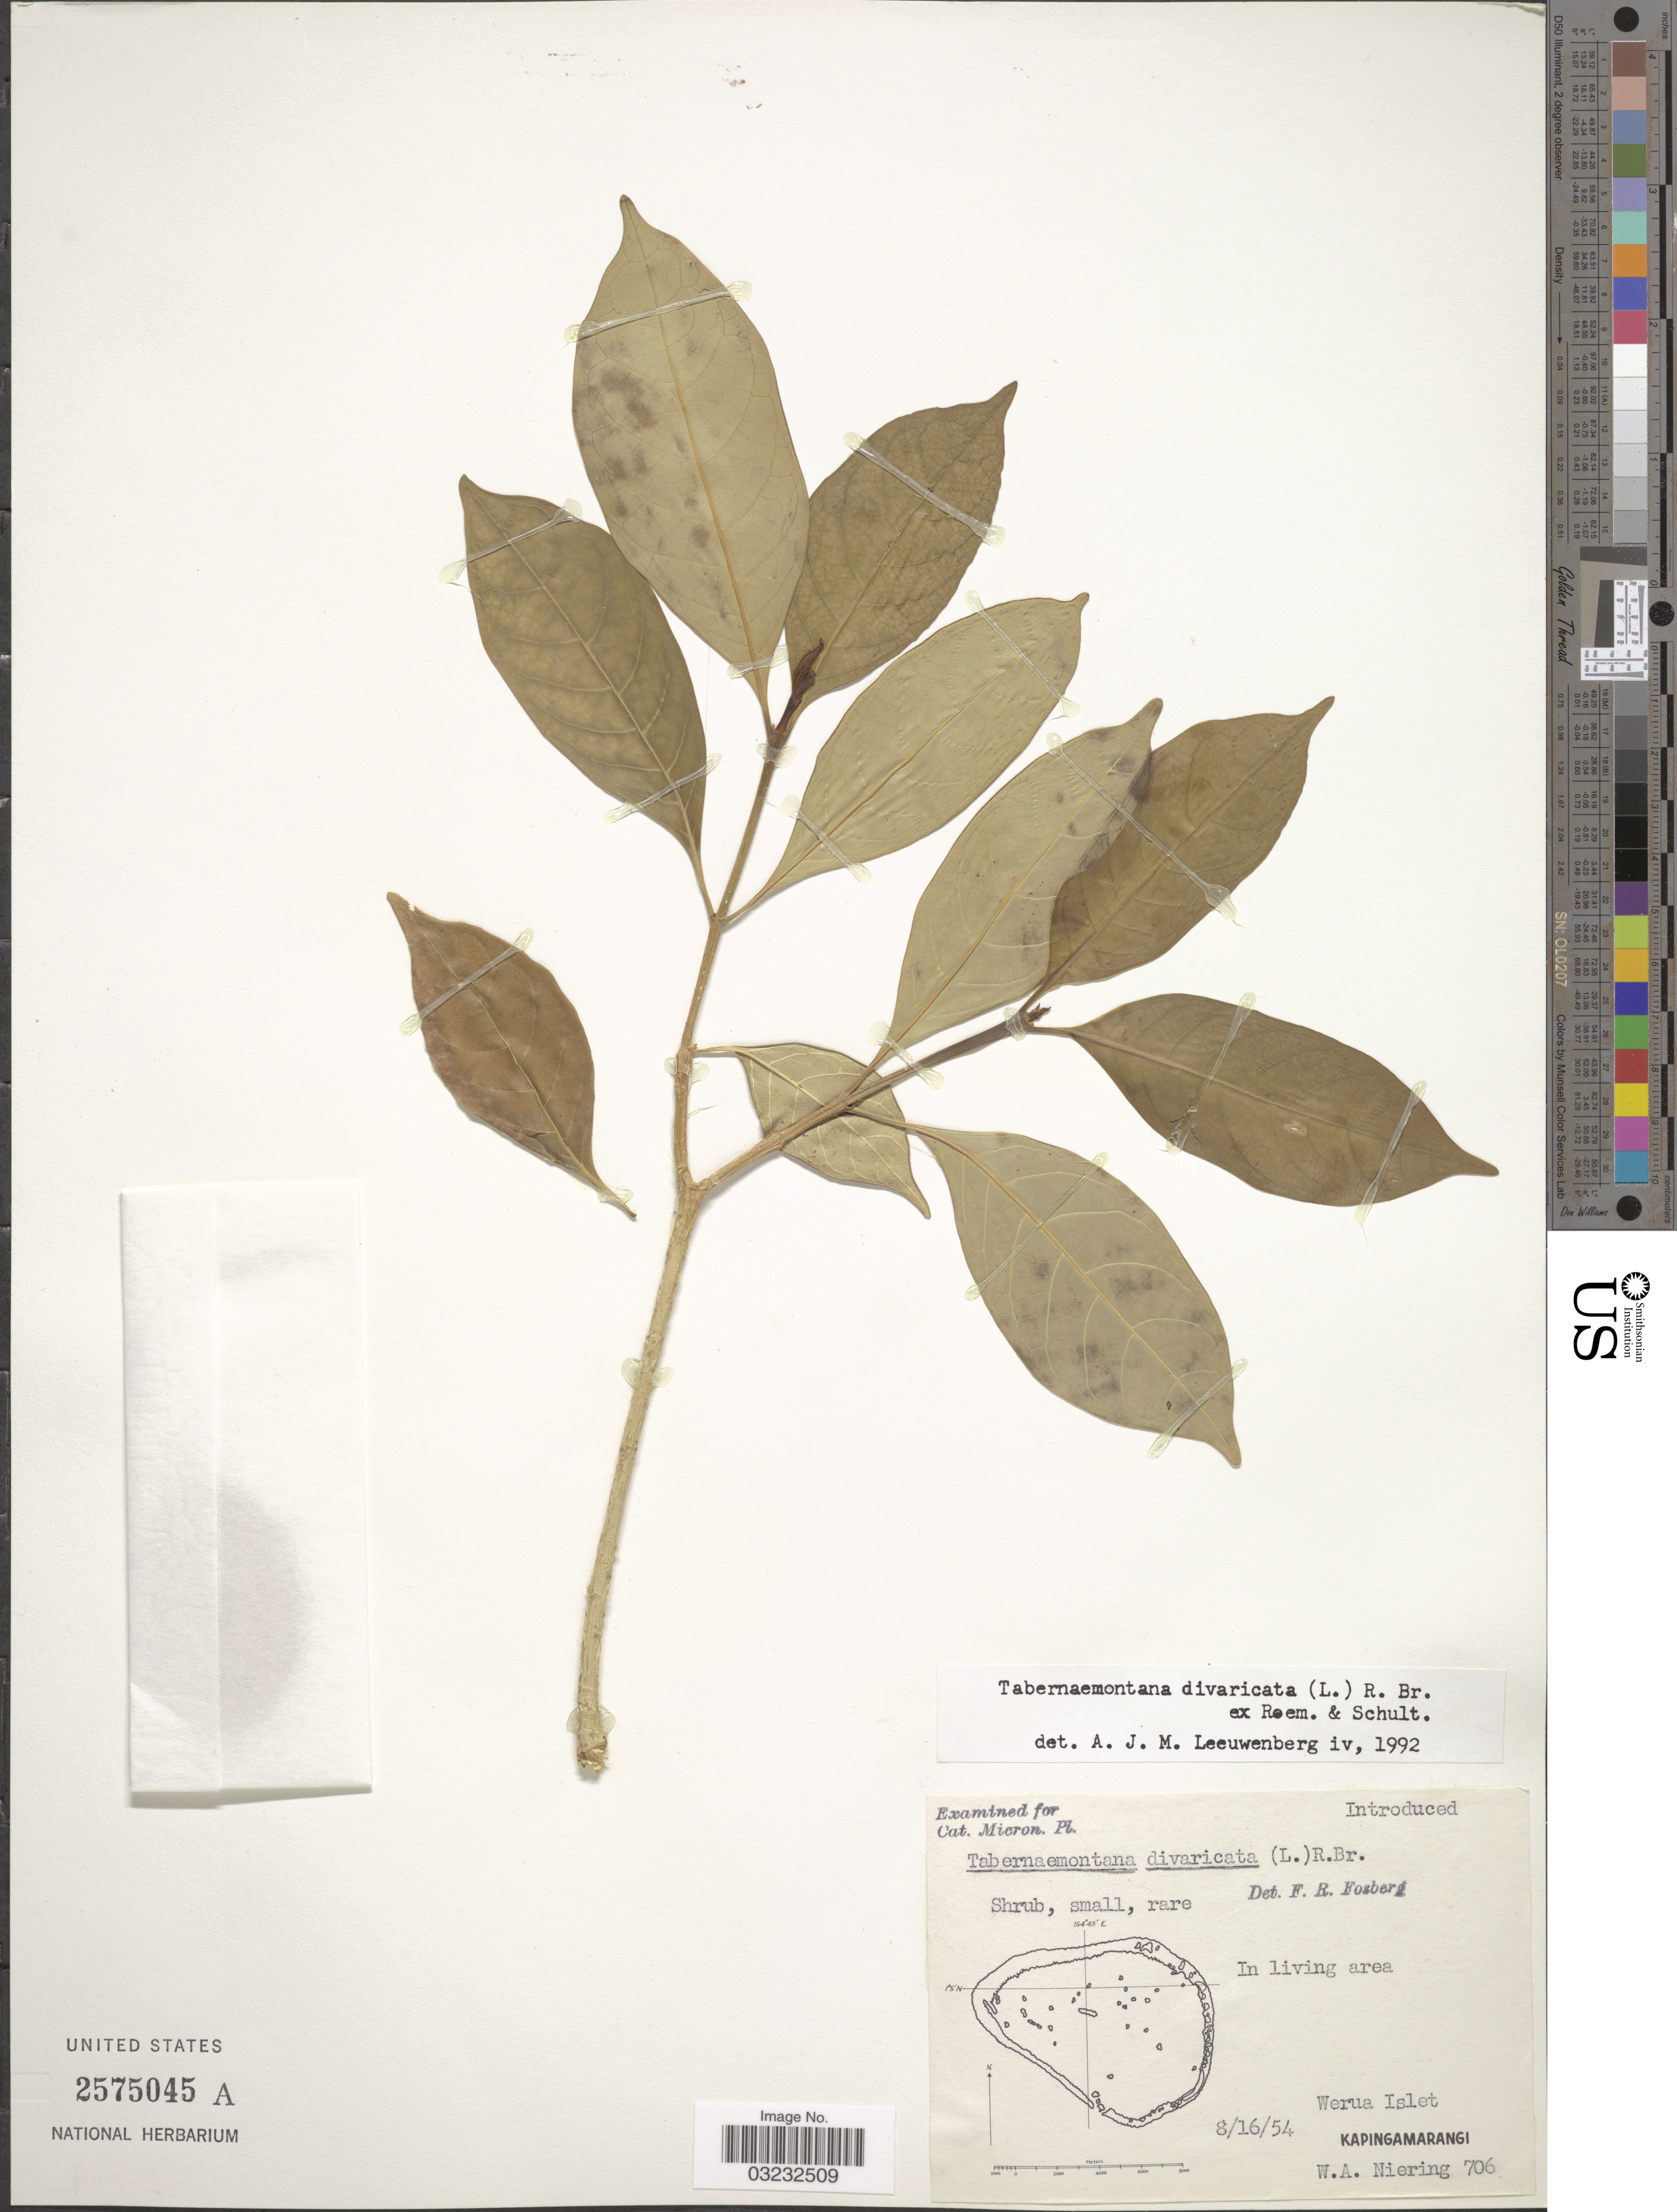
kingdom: Plantae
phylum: Tracheophyta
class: Magnoliopsida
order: Gentianales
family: Apocynaceae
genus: Tabernaemontana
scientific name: Tabernaemontana divaricata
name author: (L.) R. Br. ex Roem. & Schult.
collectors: W. Niering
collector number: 706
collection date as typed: Transcribed d/m/y: 16/8/54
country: Micronesia, Federated States of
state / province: Pohnpei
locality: In living area, Werua Islet, Kapingamarangi.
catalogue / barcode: US 2575045A